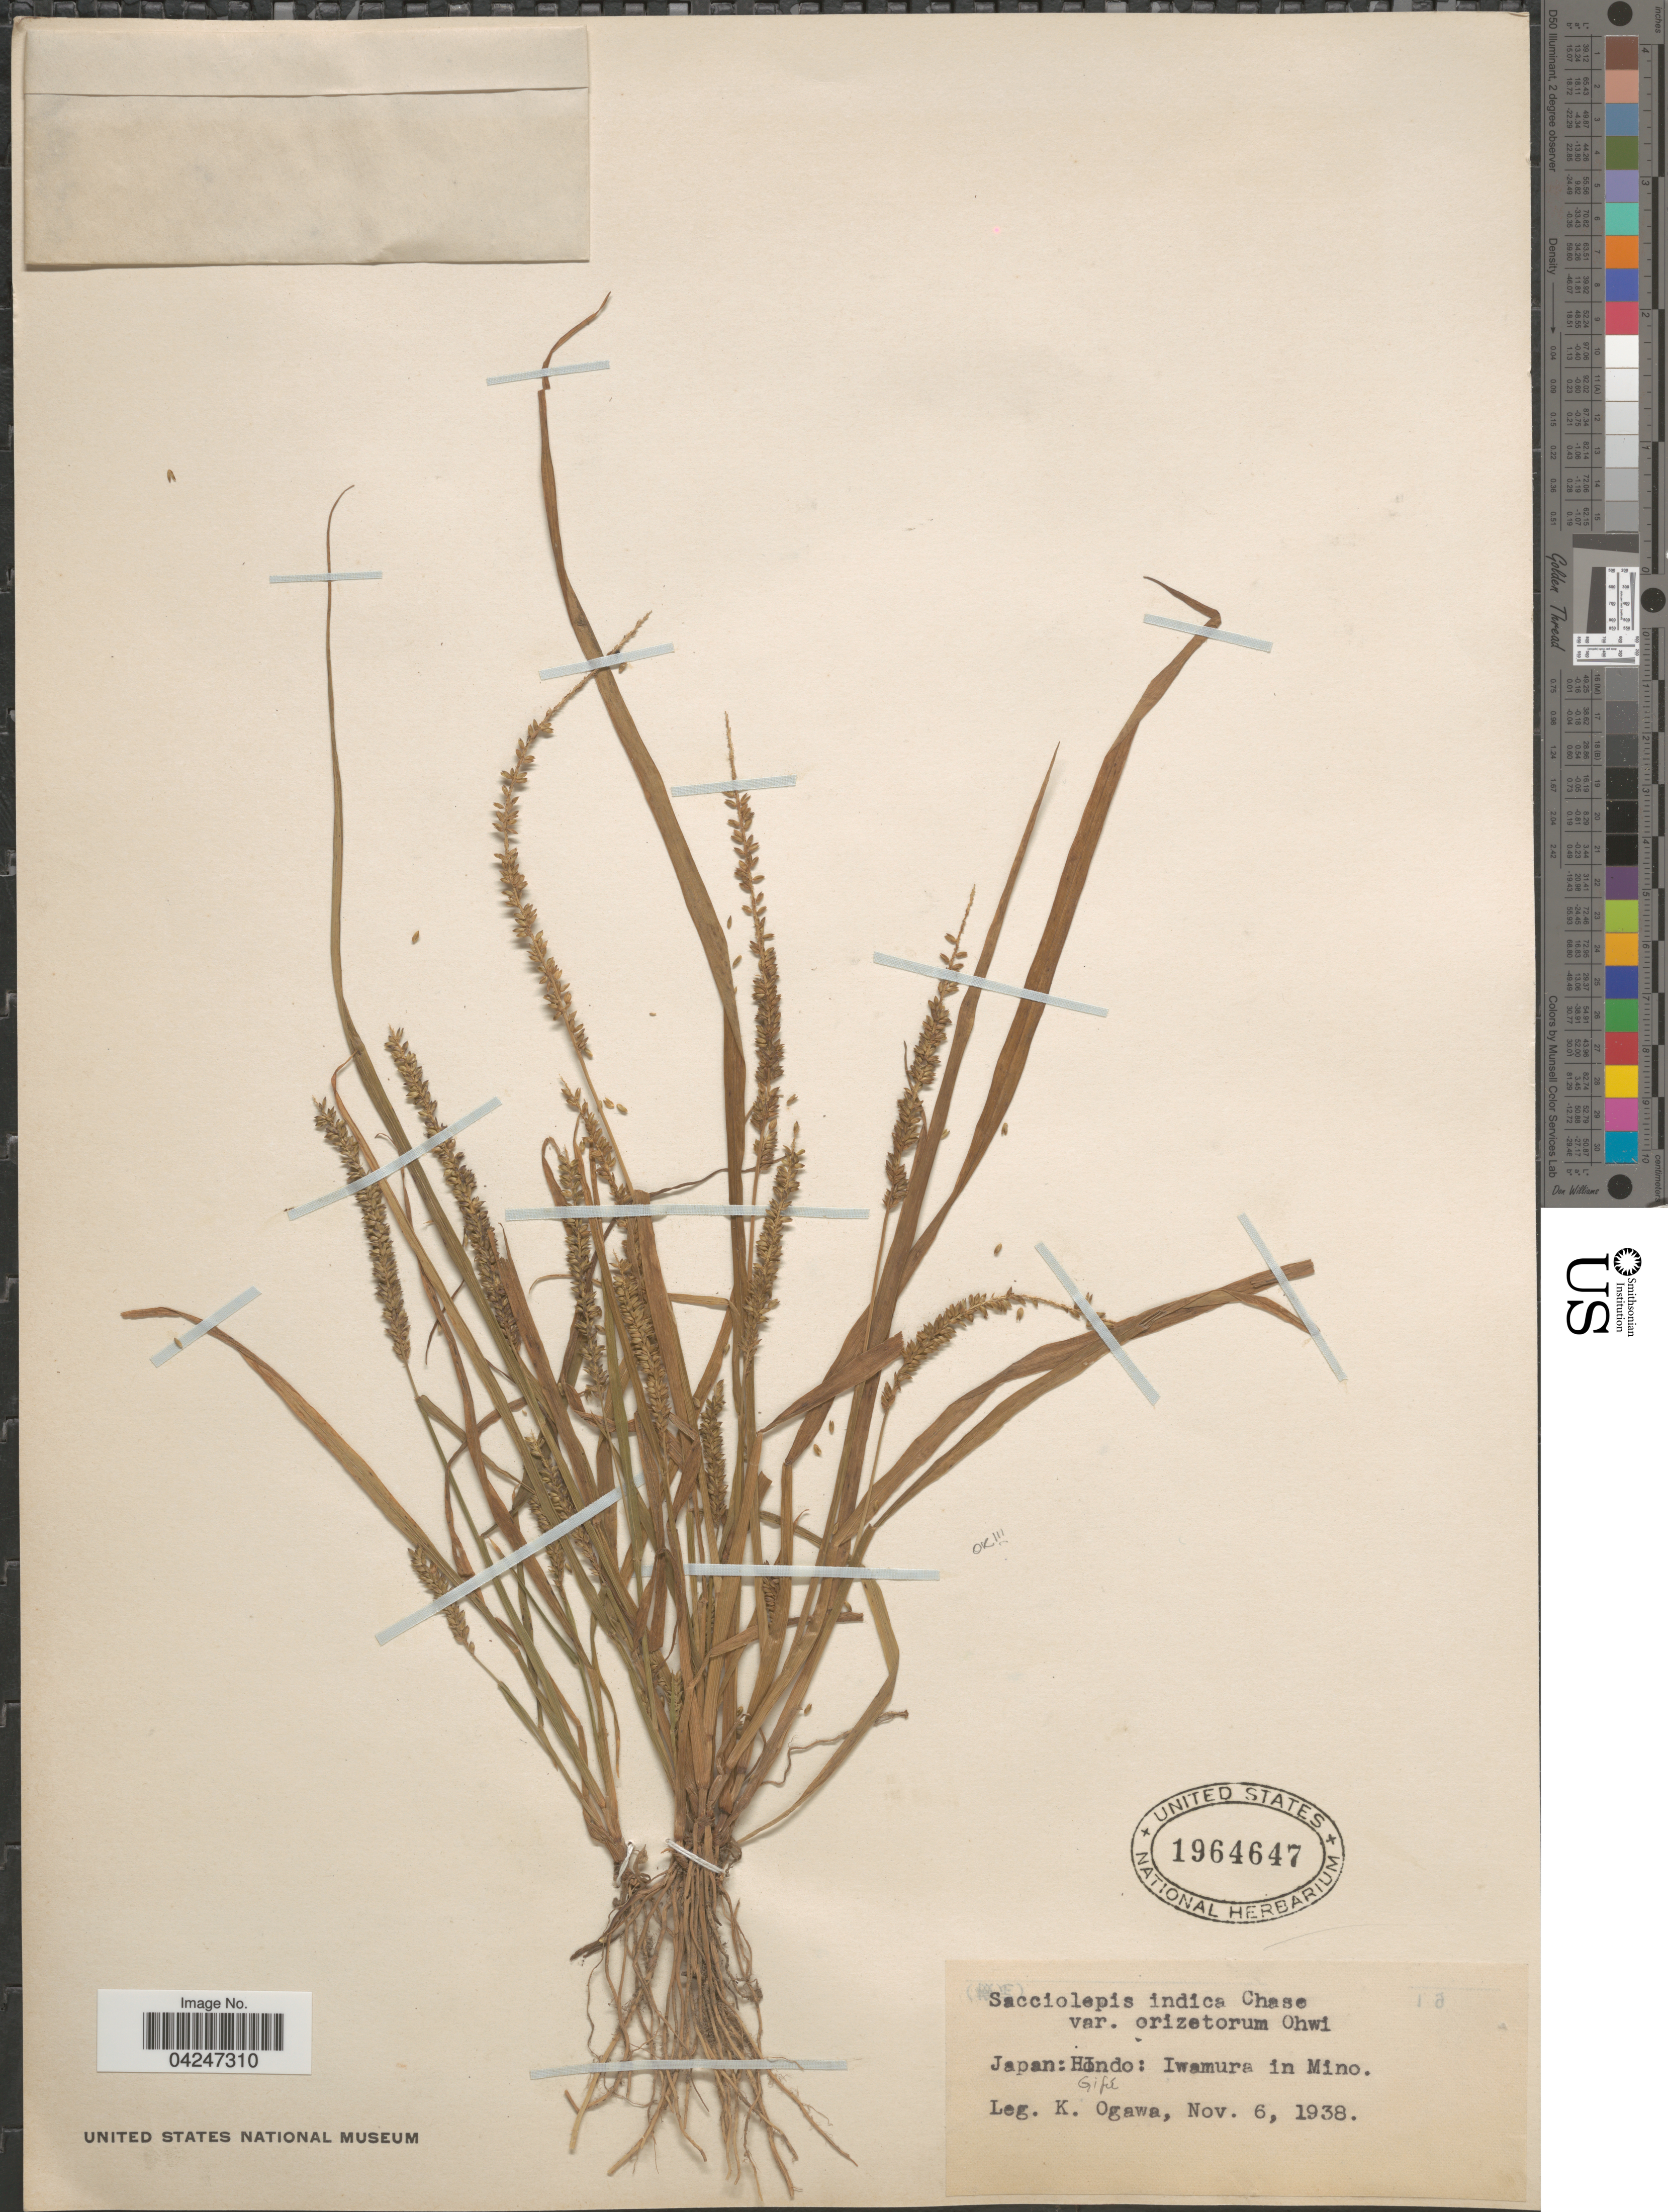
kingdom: Plantae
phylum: Tracheophyta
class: Liliopsida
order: Poales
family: Poaceae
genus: Sacciolepis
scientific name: Sacciolepis indica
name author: (L.) Chase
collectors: K. Ogawa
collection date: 1938-11-06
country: Japan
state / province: Gihu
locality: Hondo: Iwamura in Mino. Gifu.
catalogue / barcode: US 1964647